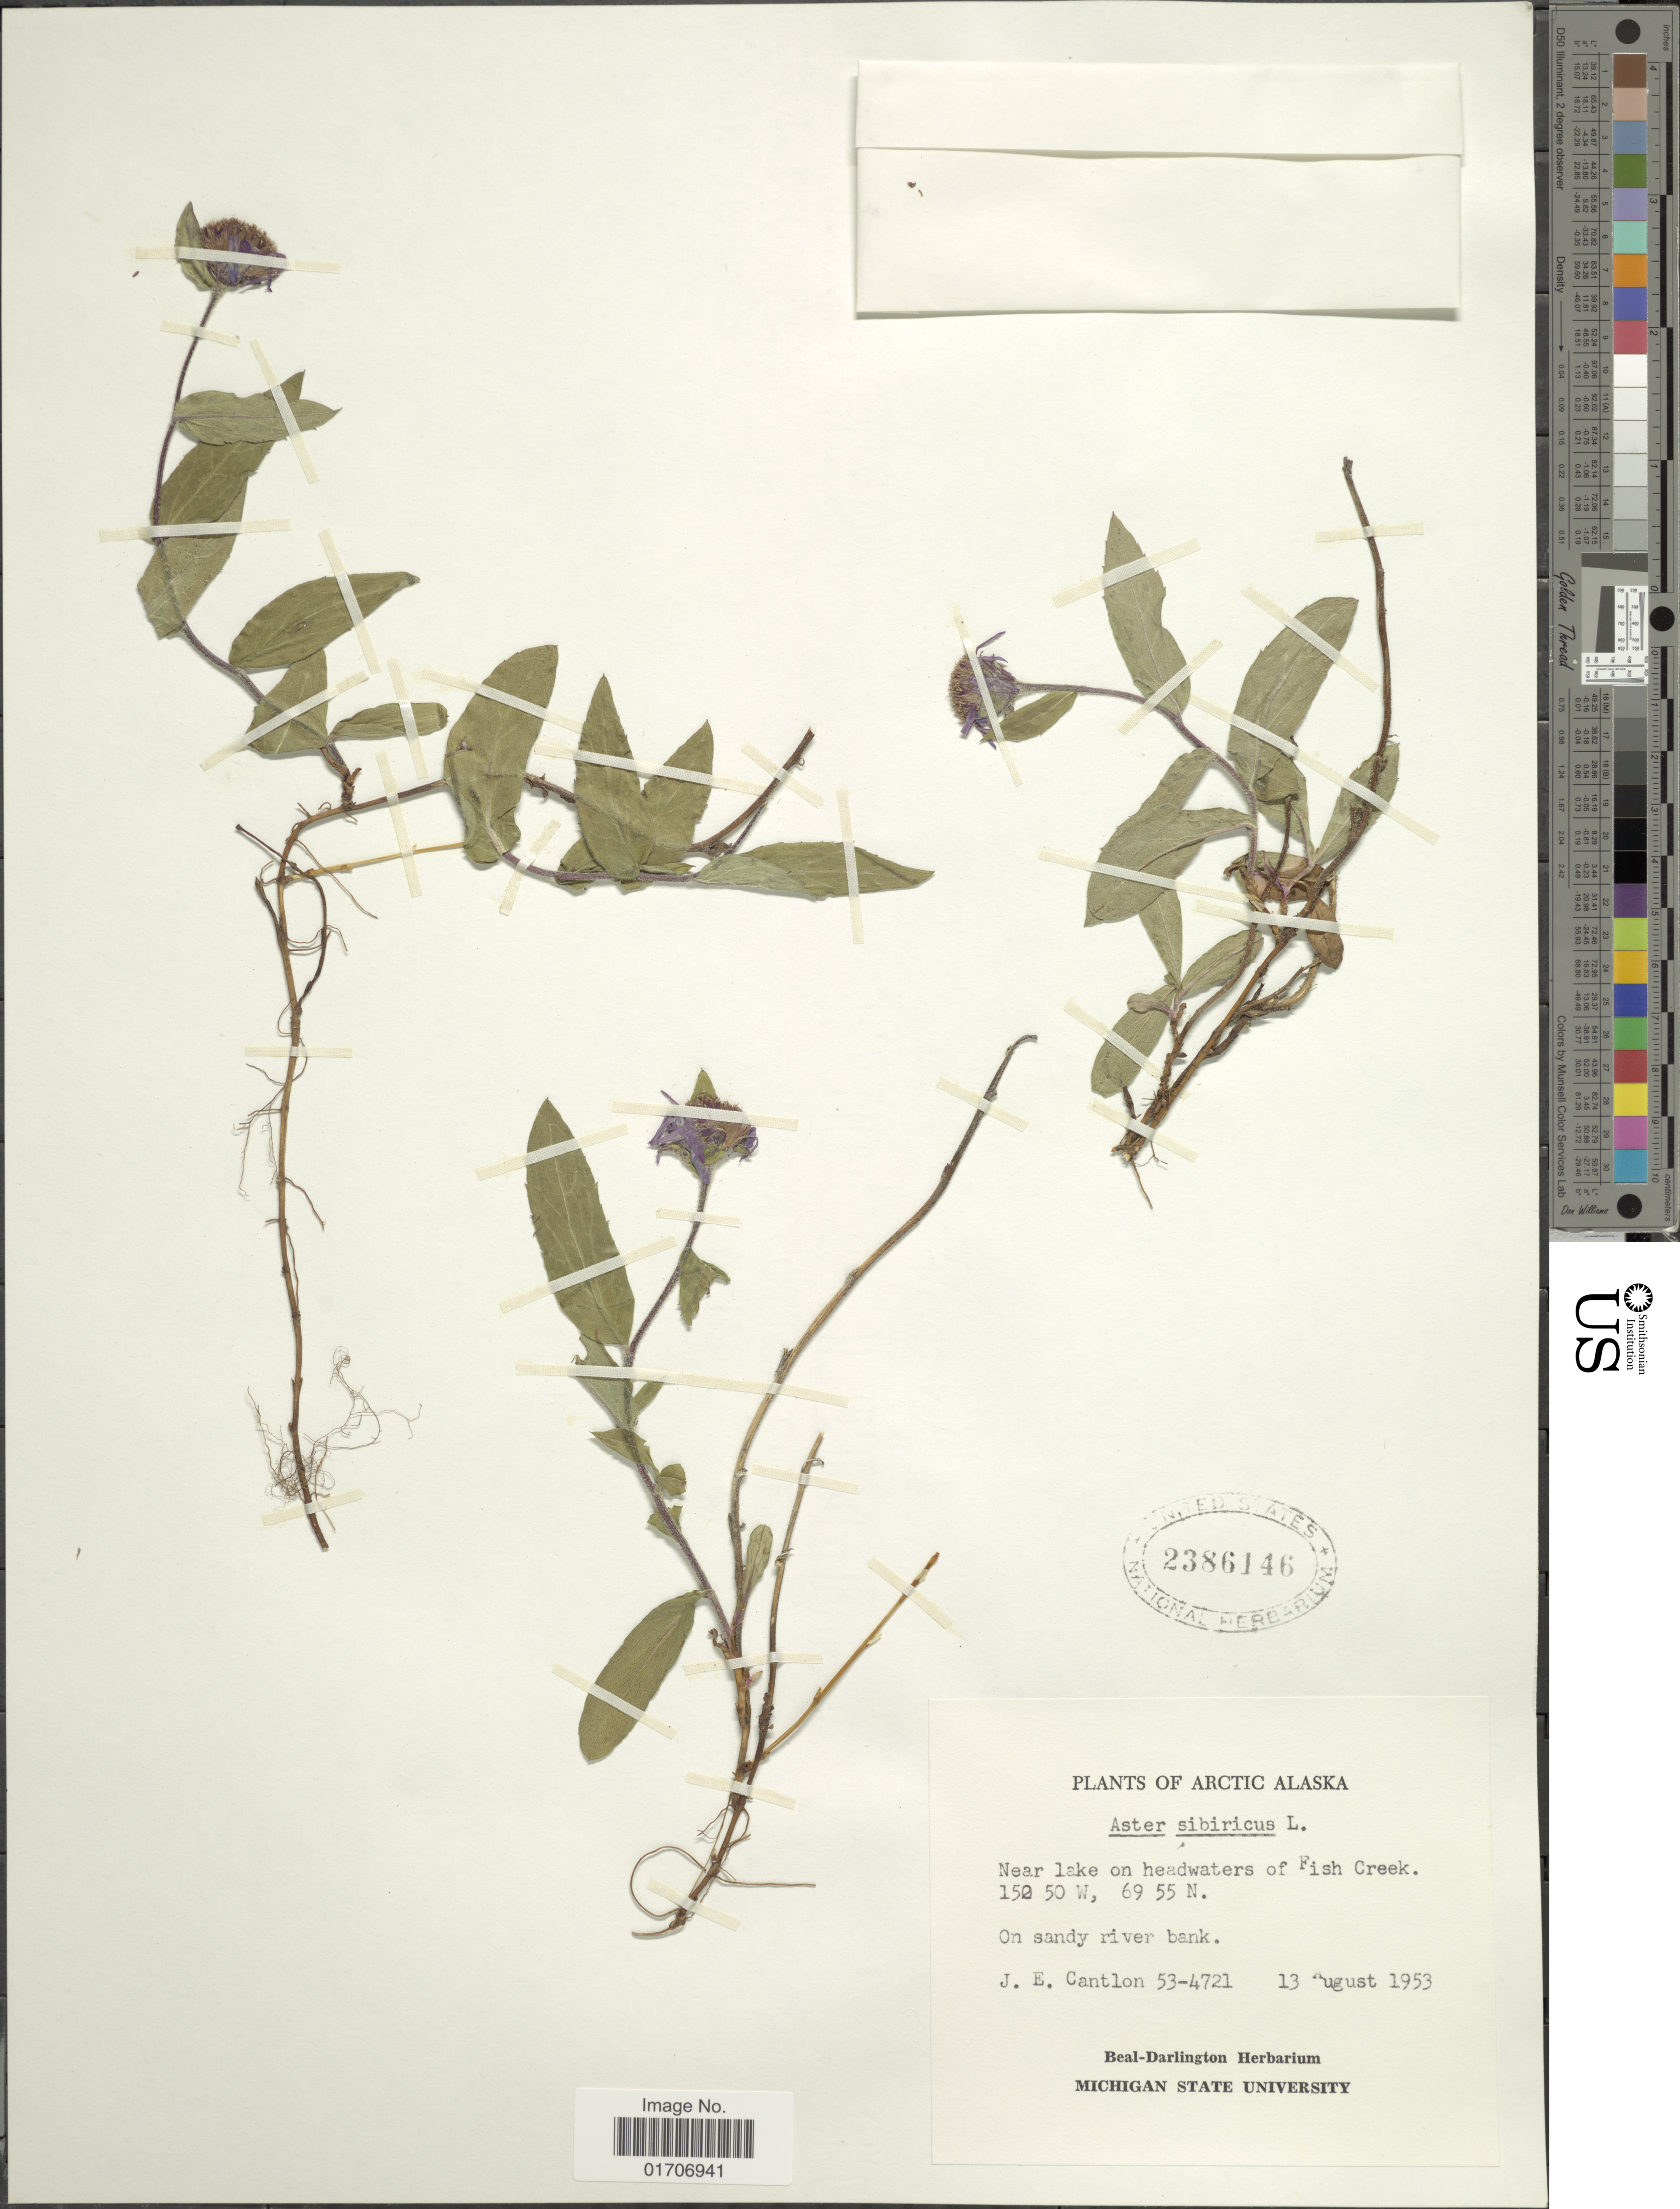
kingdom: Plantae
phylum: Tracheophyta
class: Magnoliopsida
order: Asterales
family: Asteraceae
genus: Eurybia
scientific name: Eurybia sibirica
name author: (L.) G.L. Nesom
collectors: J. Cantlon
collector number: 53-4721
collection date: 1953-08-13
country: United States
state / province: Alaska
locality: Arctic Alaska. Near lake on headwaters of Fish Creek. On sandy river bank.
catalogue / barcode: US 2386146